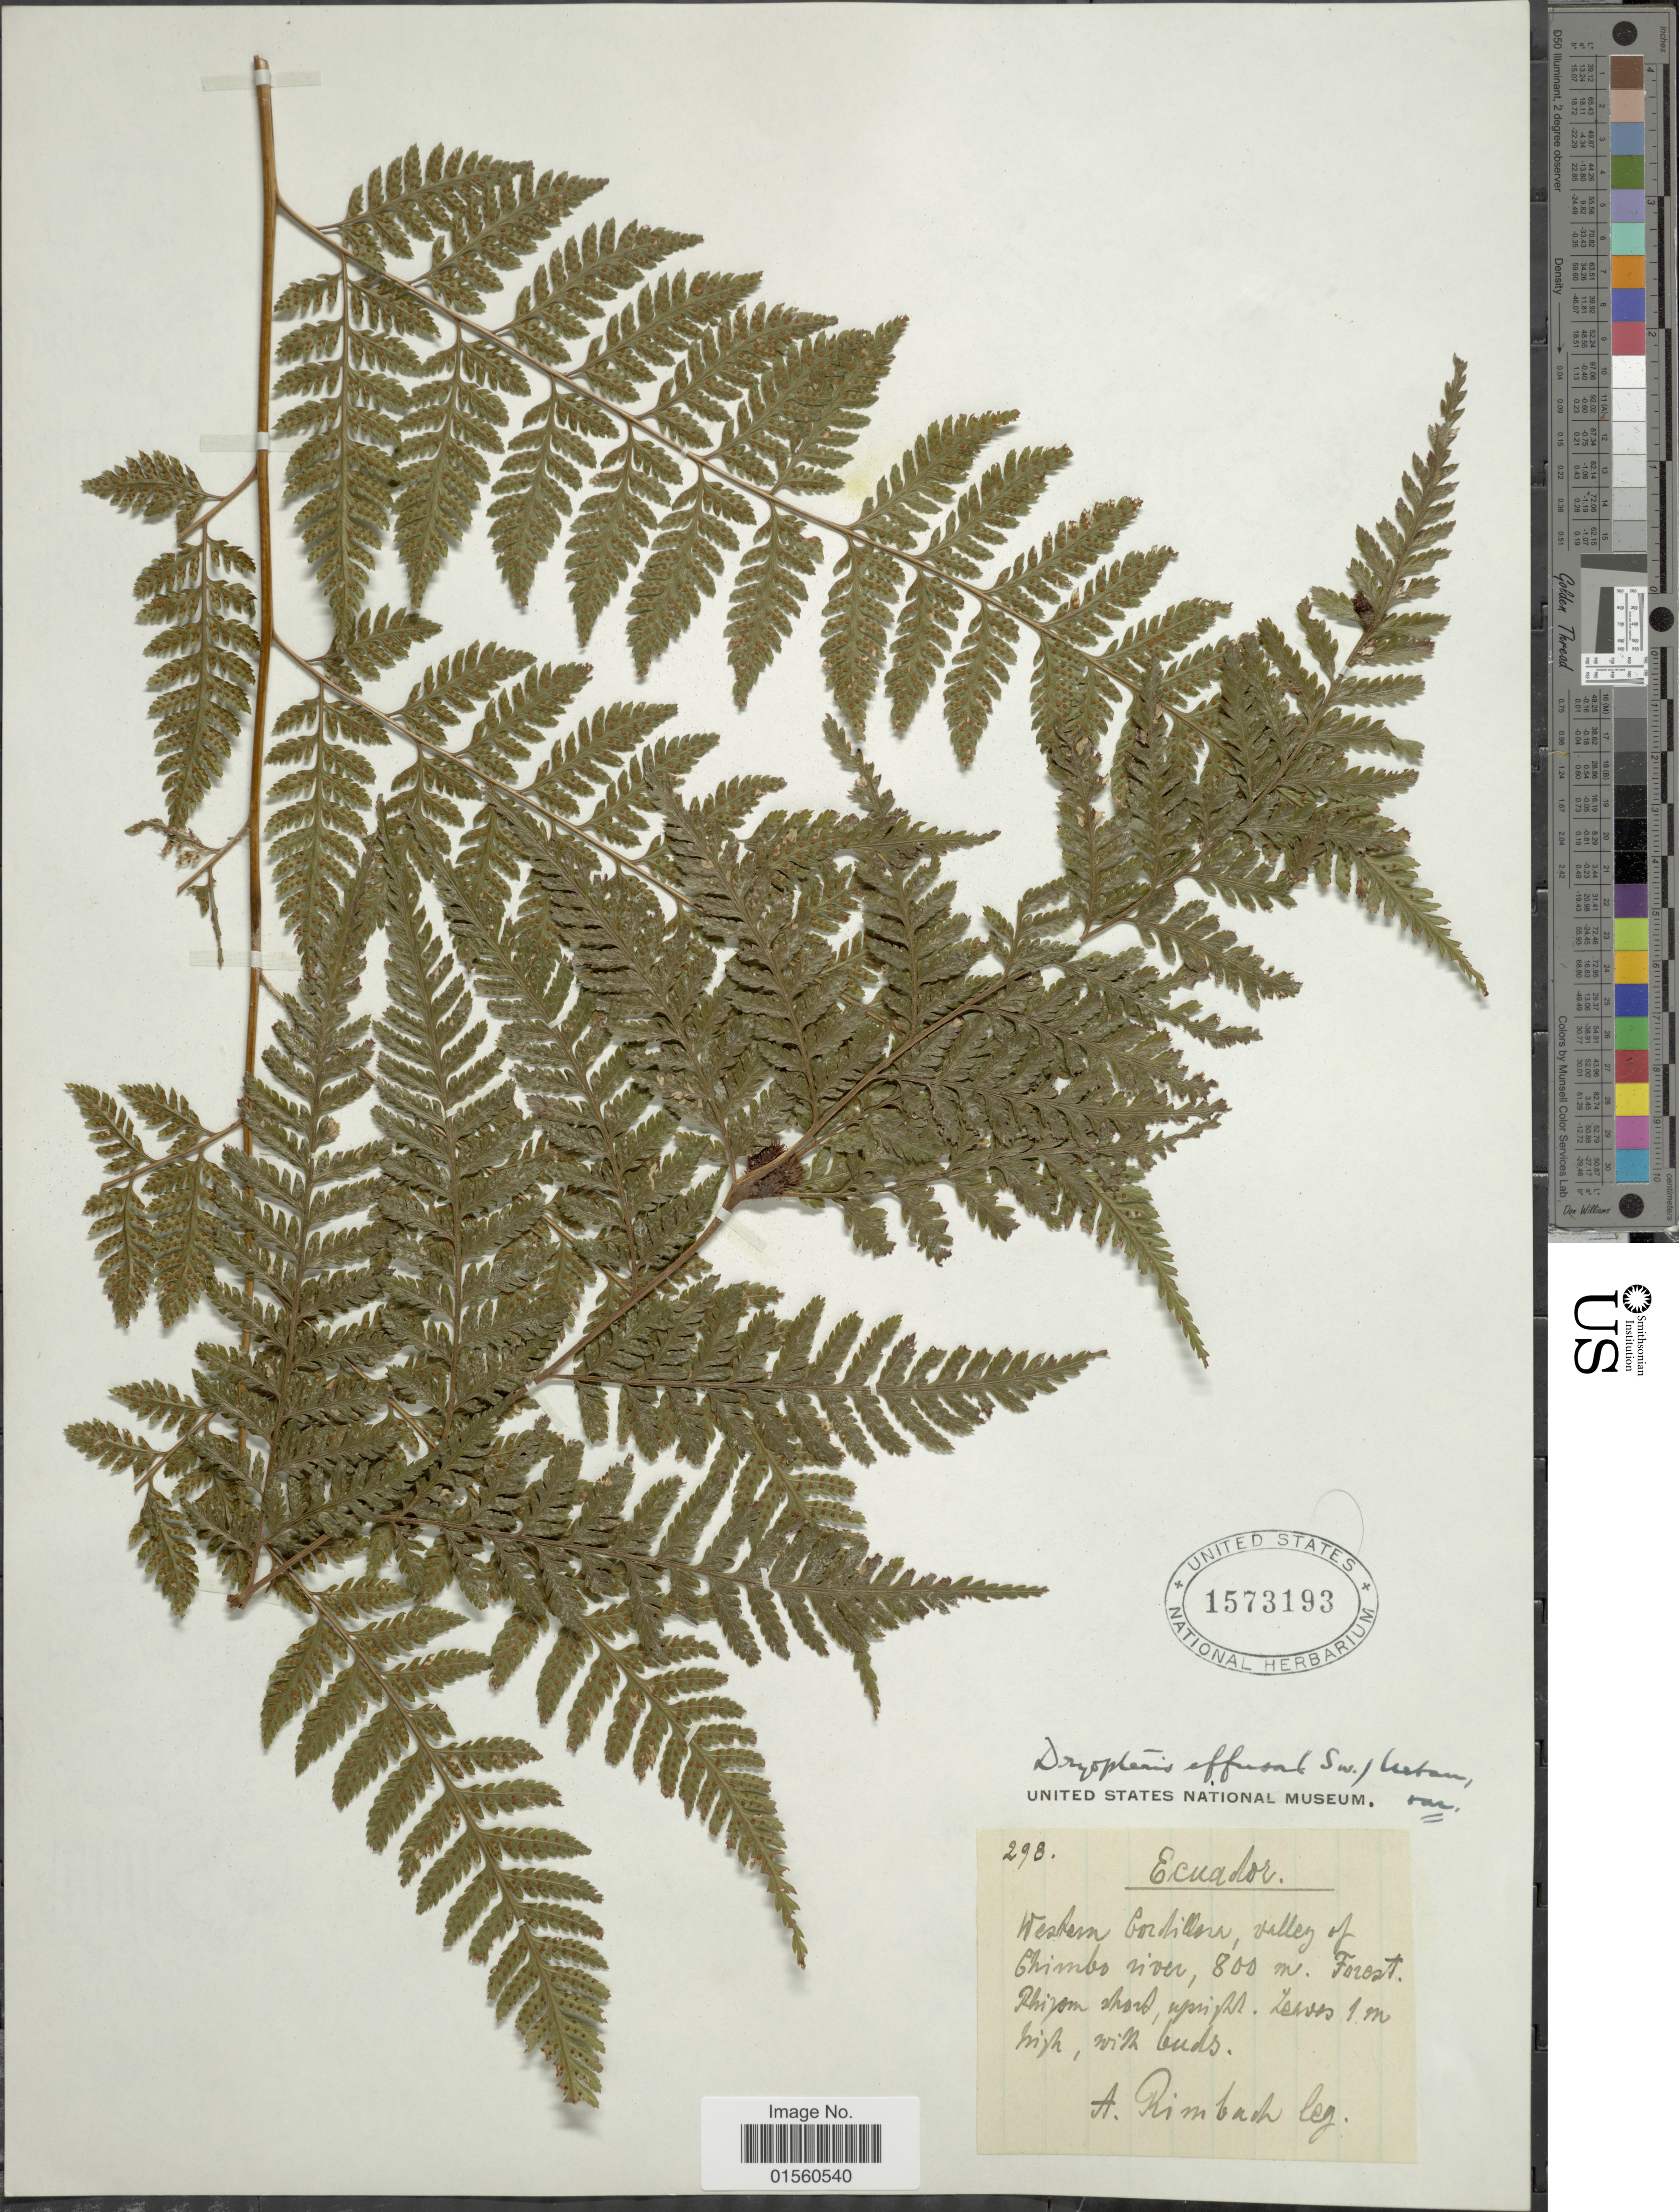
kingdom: Plantae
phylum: Tracheophyta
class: Polypodiopsida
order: Polypodiales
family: Dryopteridaceae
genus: Parapolystichum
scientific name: Parapolystichum effusum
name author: (Sw.) Ching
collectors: A. Rimbach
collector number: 298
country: Ecuador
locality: Western Cordillera, valley of Chimbo river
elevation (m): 800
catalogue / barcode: US 1573193